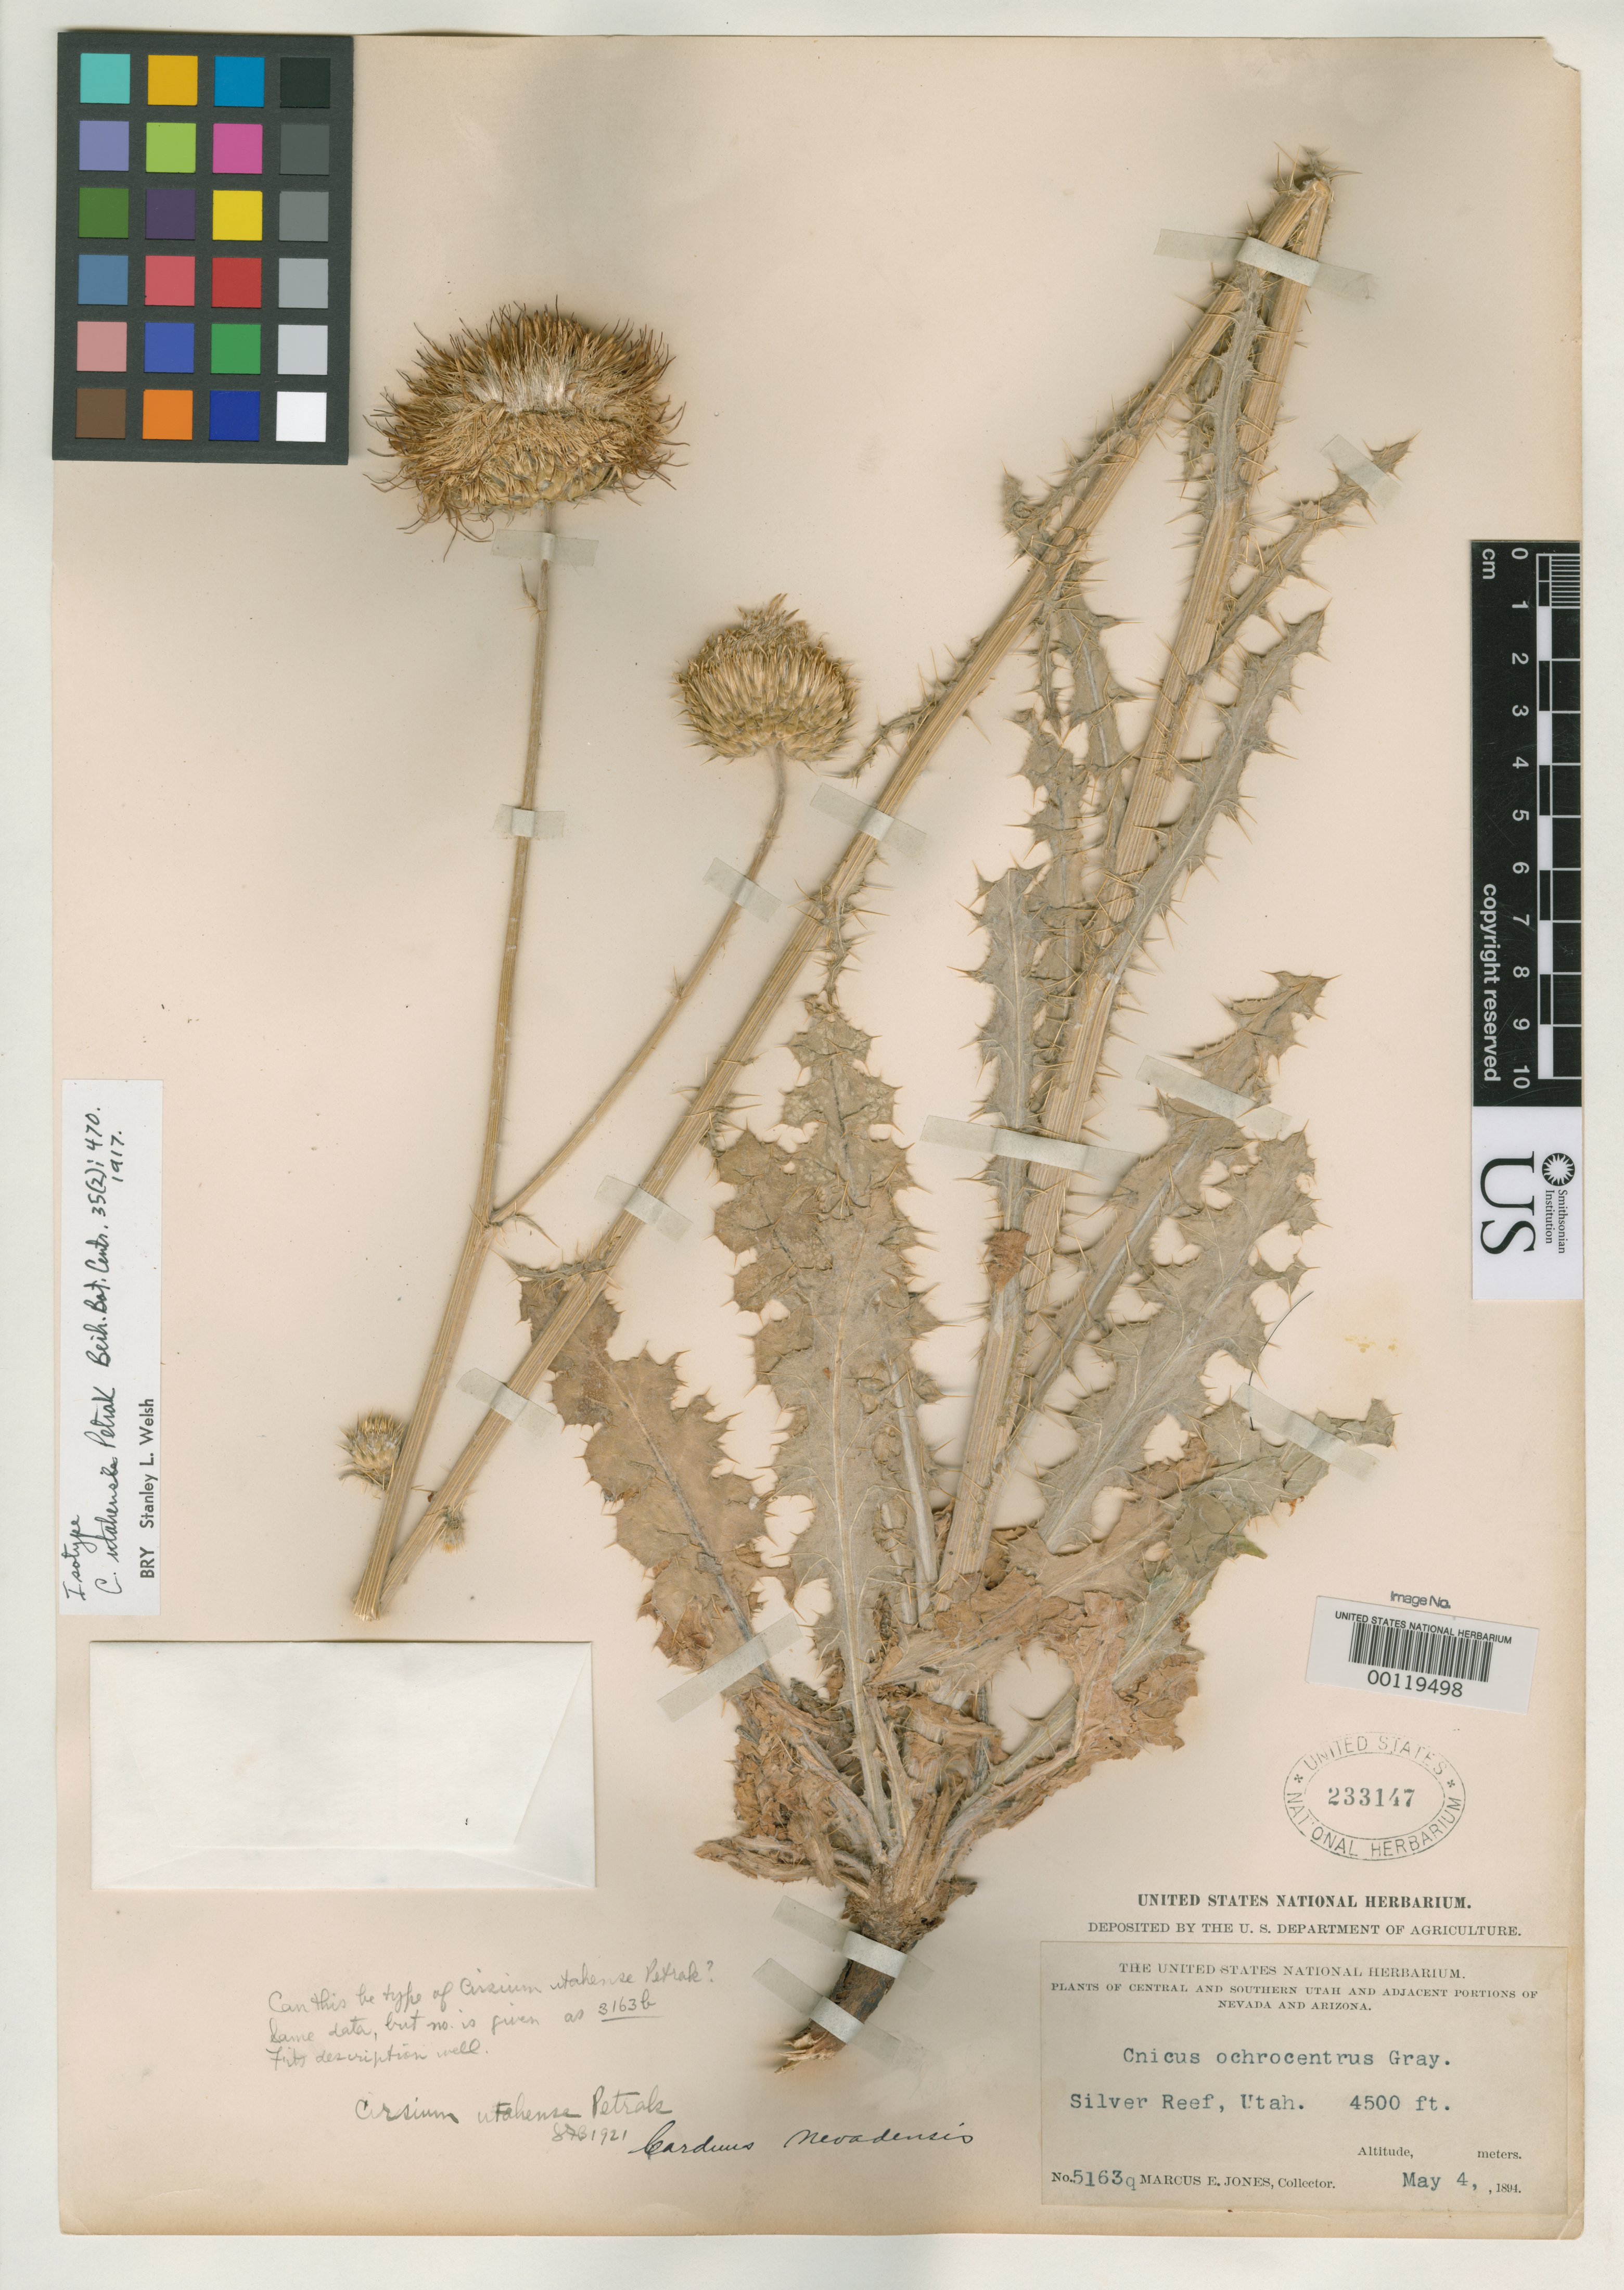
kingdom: Plantae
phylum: Tracheophyta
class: Magnoliopsida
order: Asterales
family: Asteraceae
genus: Cnicus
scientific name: Cnicus utahense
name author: Petr.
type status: Isotype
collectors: M. E. Jones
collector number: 5163q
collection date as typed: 04 May 1894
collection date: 1894-05-04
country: United States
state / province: Utah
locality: Silver Reef.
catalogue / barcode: US 233147